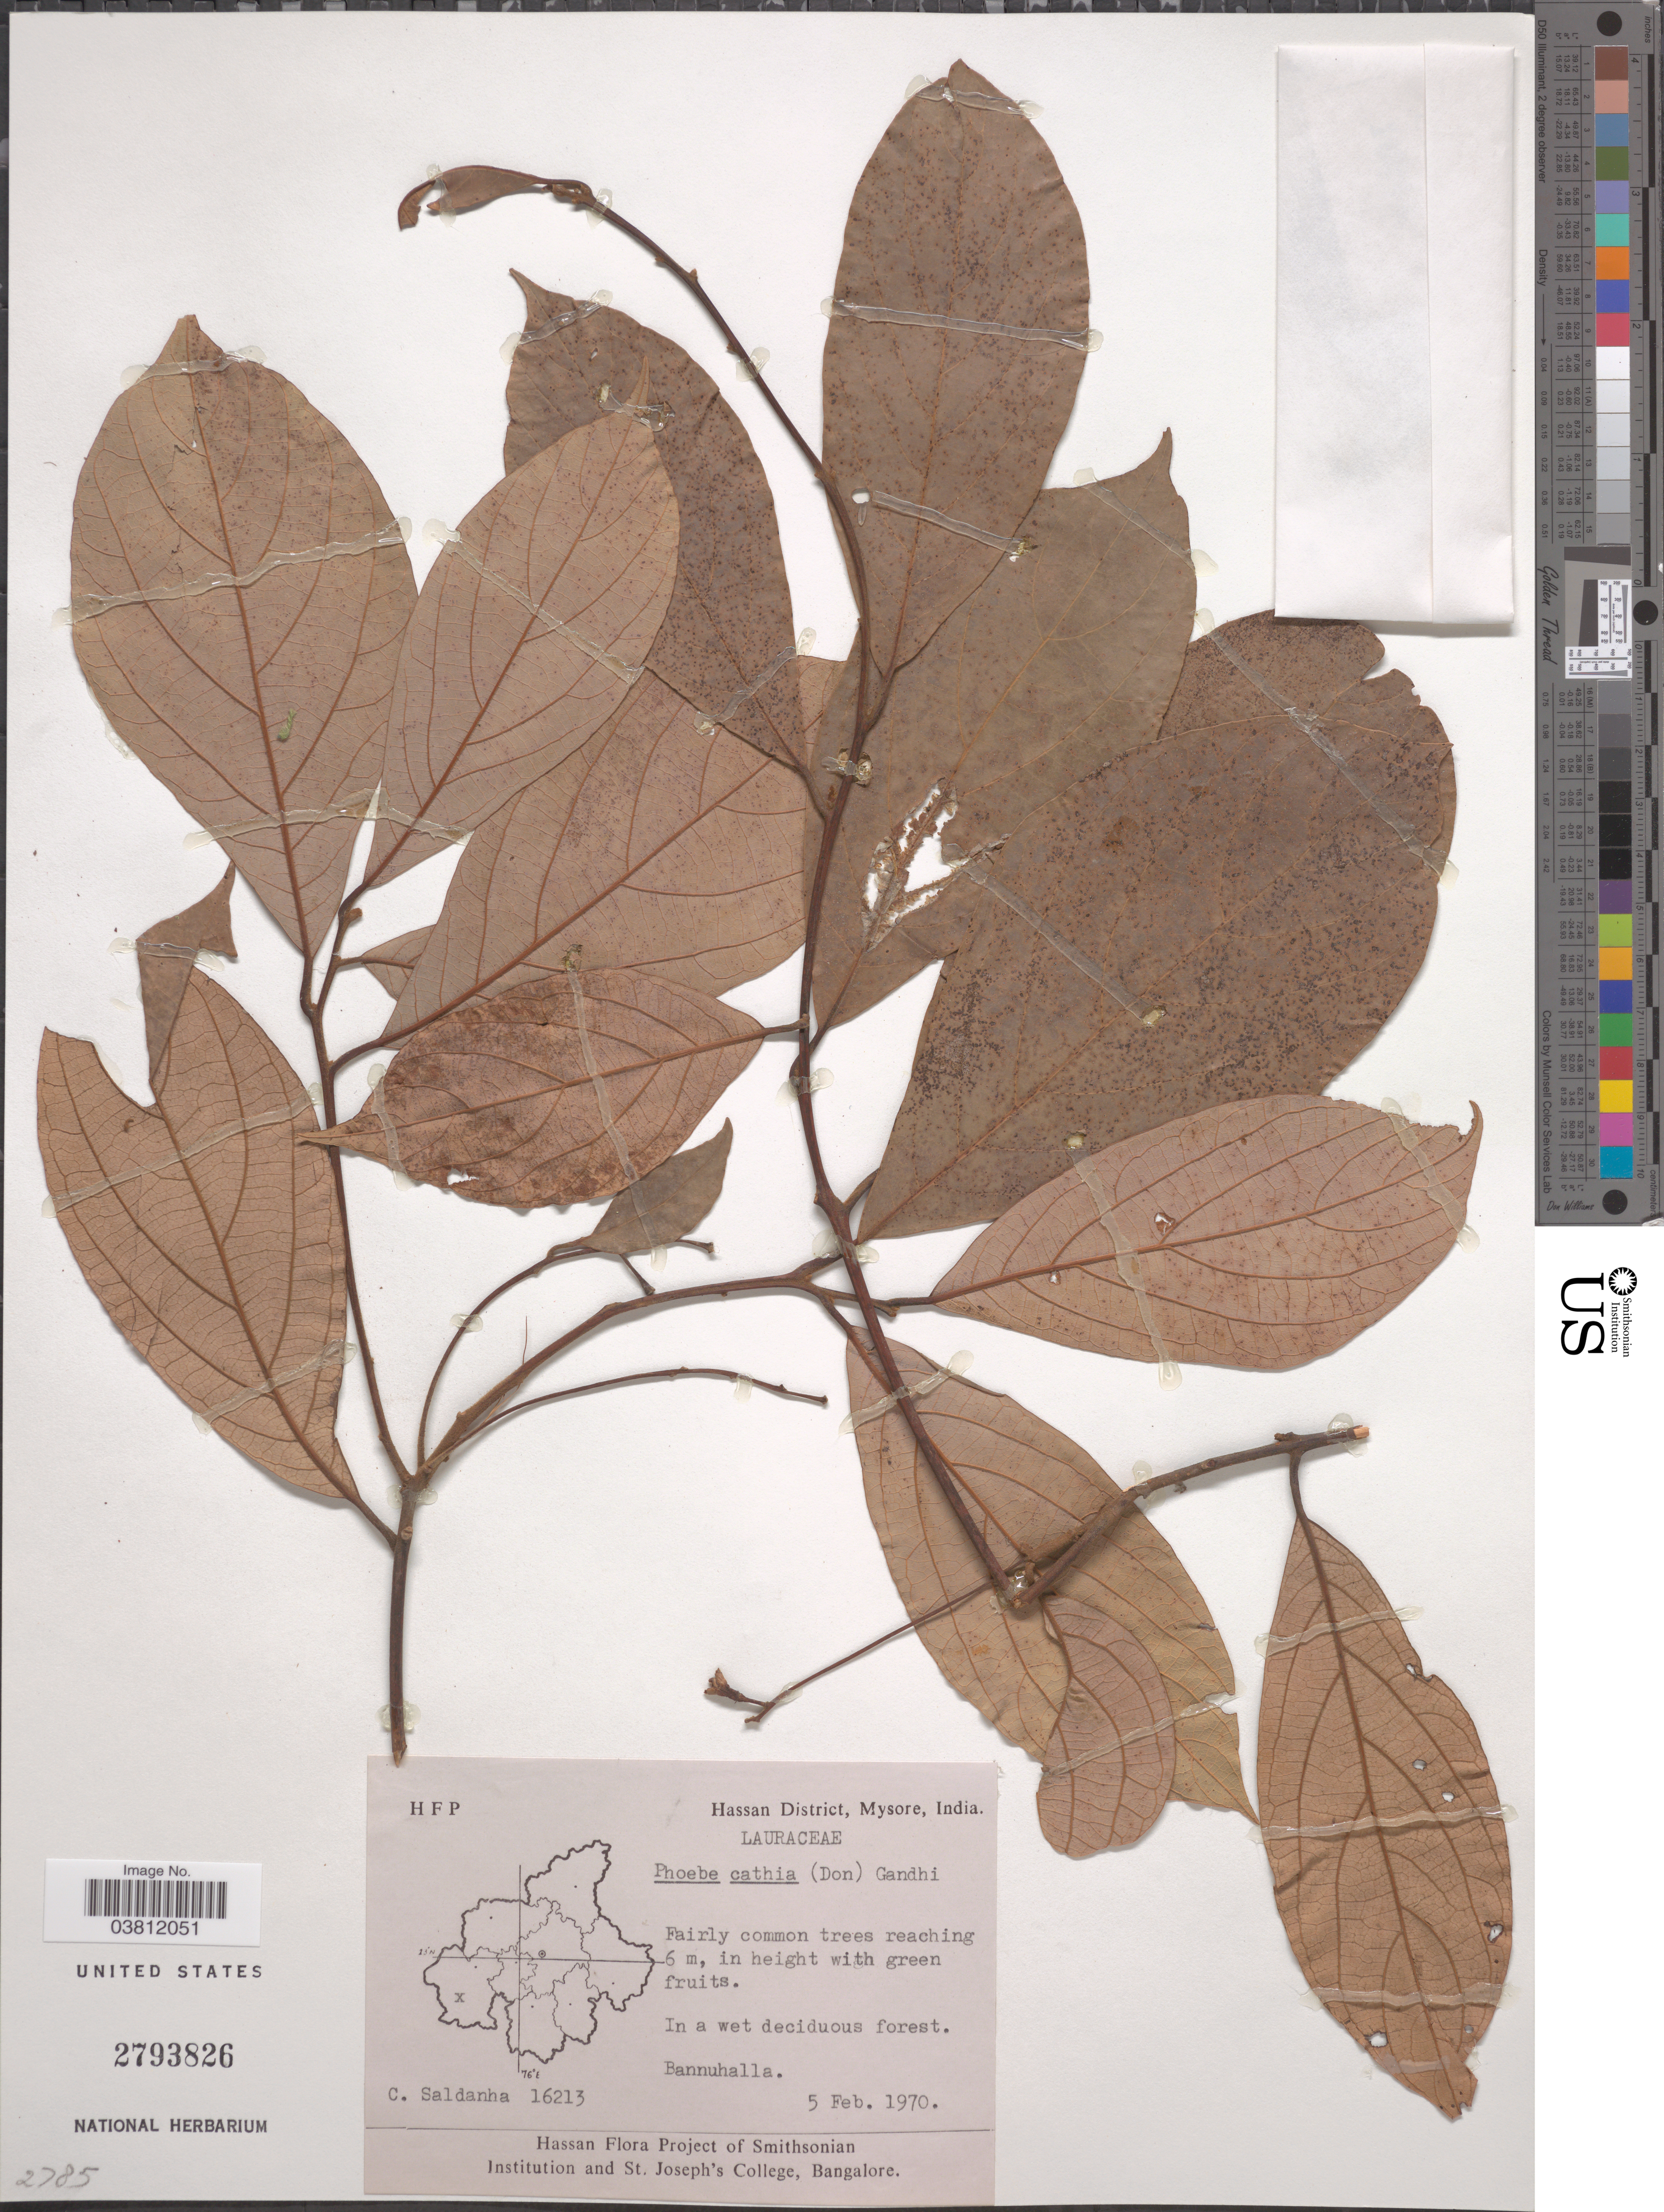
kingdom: Plantae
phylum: Tracheophyta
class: Magnoliopsida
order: Laurales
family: Lauraceae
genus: Phoebe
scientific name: Phoebe cathia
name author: (D. Don) Kosterm.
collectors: C. Saldanha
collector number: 16213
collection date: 1970-02-05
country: India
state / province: Karnataka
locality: Hassan District, Mysore. Bannuhalla.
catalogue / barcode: US 2793826